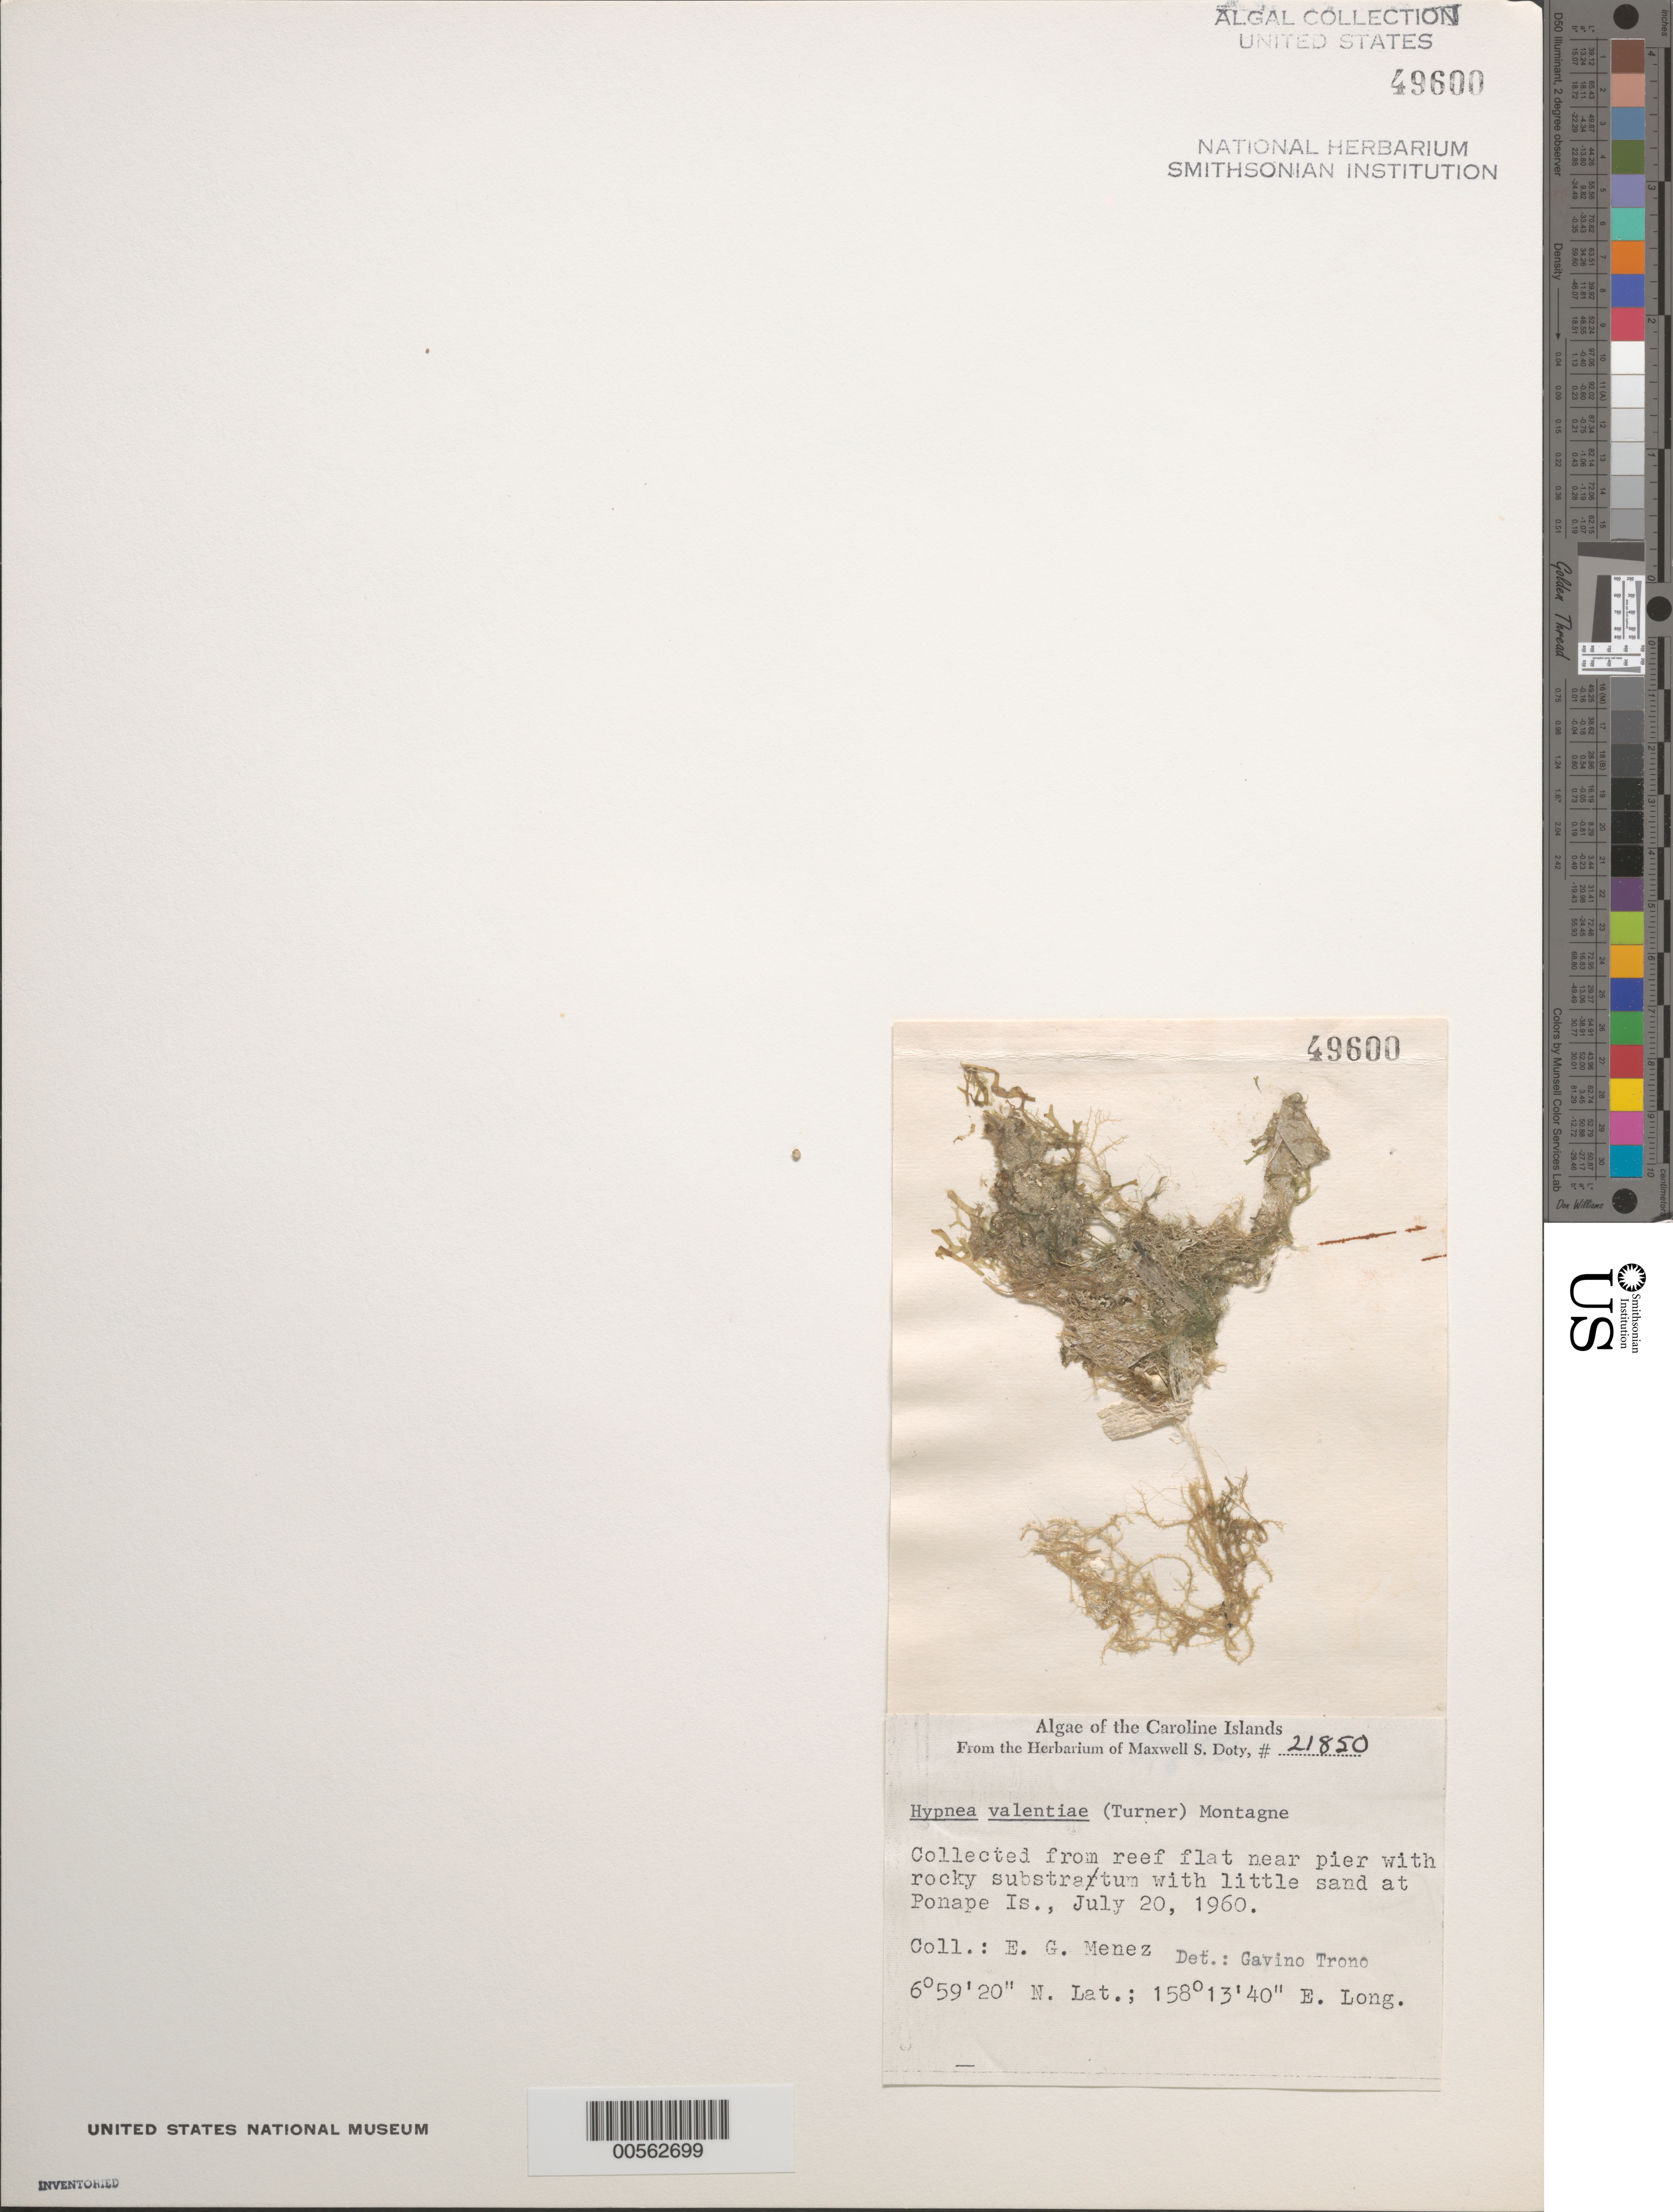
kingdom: Plantae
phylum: Rhodophyta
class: Florideophyceae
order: Gigartinales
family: Cystocloniaceae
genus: Hypnea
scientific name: Hypnea valentiae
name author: (Turner) Mont.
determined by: Trono, Gavino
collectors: Meñez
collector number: MSD 21850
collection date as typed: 20 Jul 1960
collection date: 1960-07-20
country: Micronesia, Federated States of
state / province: Pohnpei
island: Pohnpei [Ponape]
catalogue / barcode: US 49600